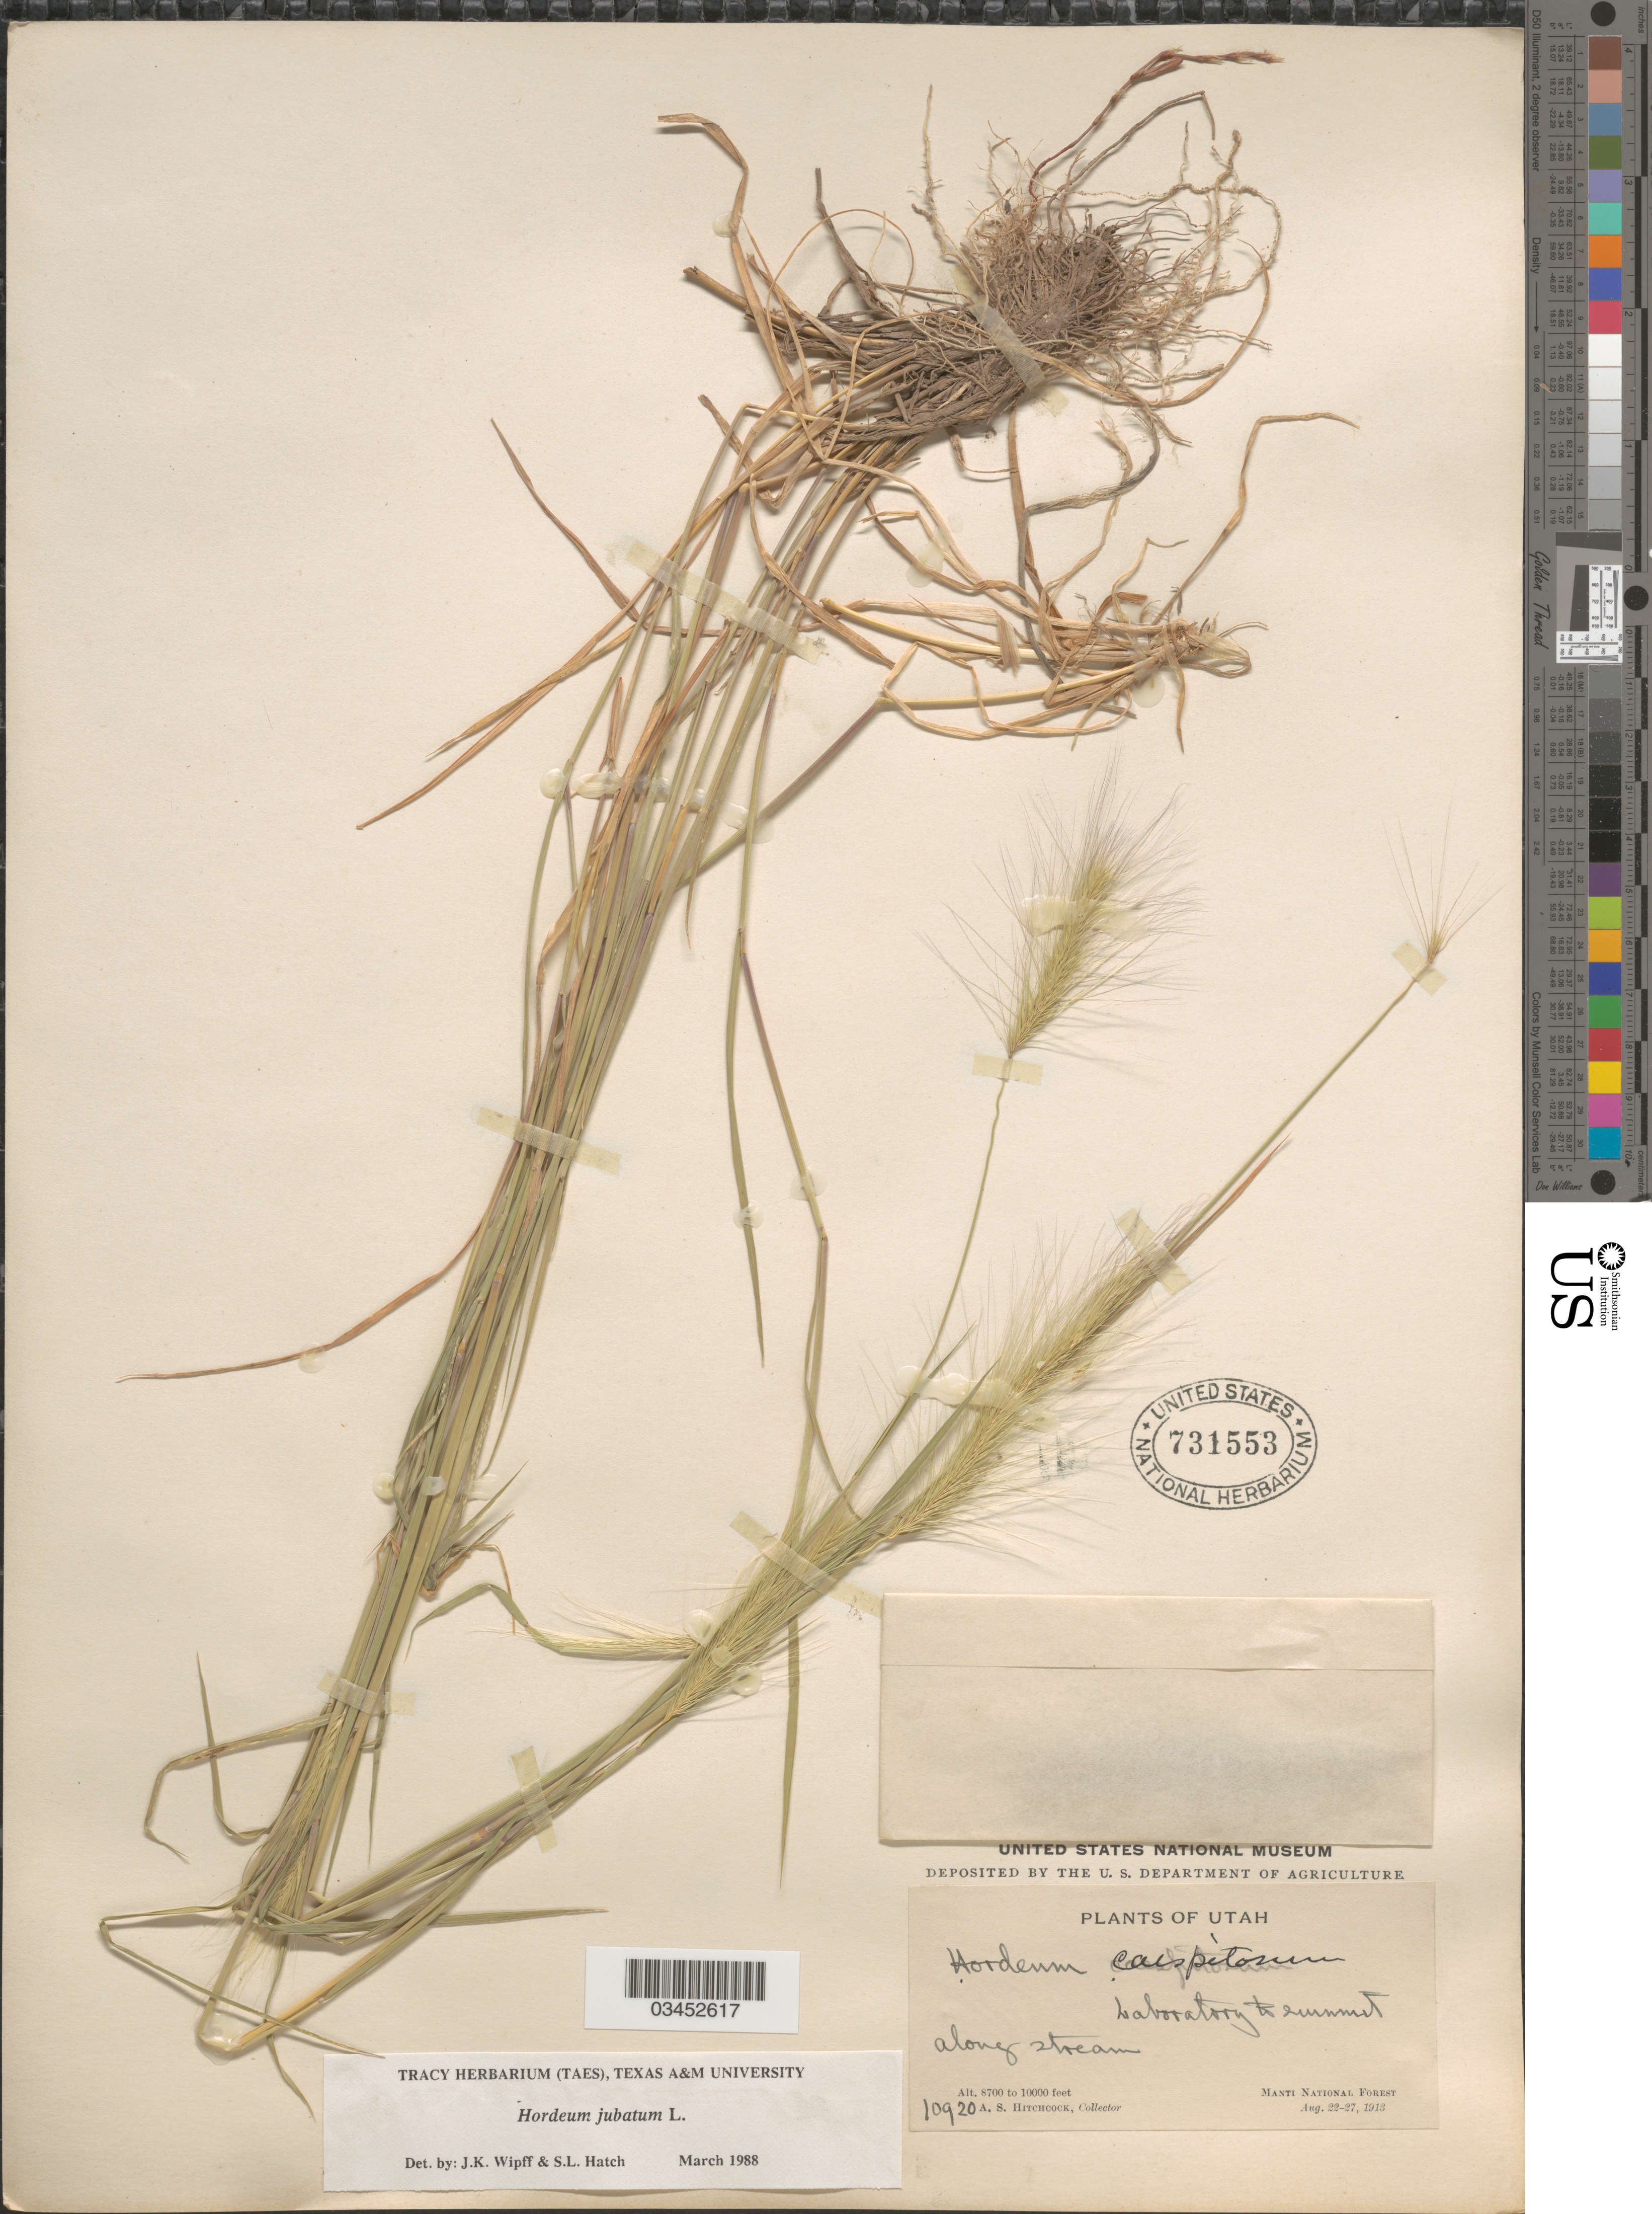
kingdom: Plantae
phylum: Tracheophyta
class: Liliopsida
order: Poales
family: Poaceae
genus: Hordeum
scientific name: Hordeum jubatum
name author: L.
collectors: A. S. Hitchcock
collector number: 10920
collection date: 1913-08-22/1913-08-27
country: United States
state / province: Utah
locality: Laboratory to summit along stream. Manti National Forest.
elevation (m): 2652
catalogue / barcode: US 731553